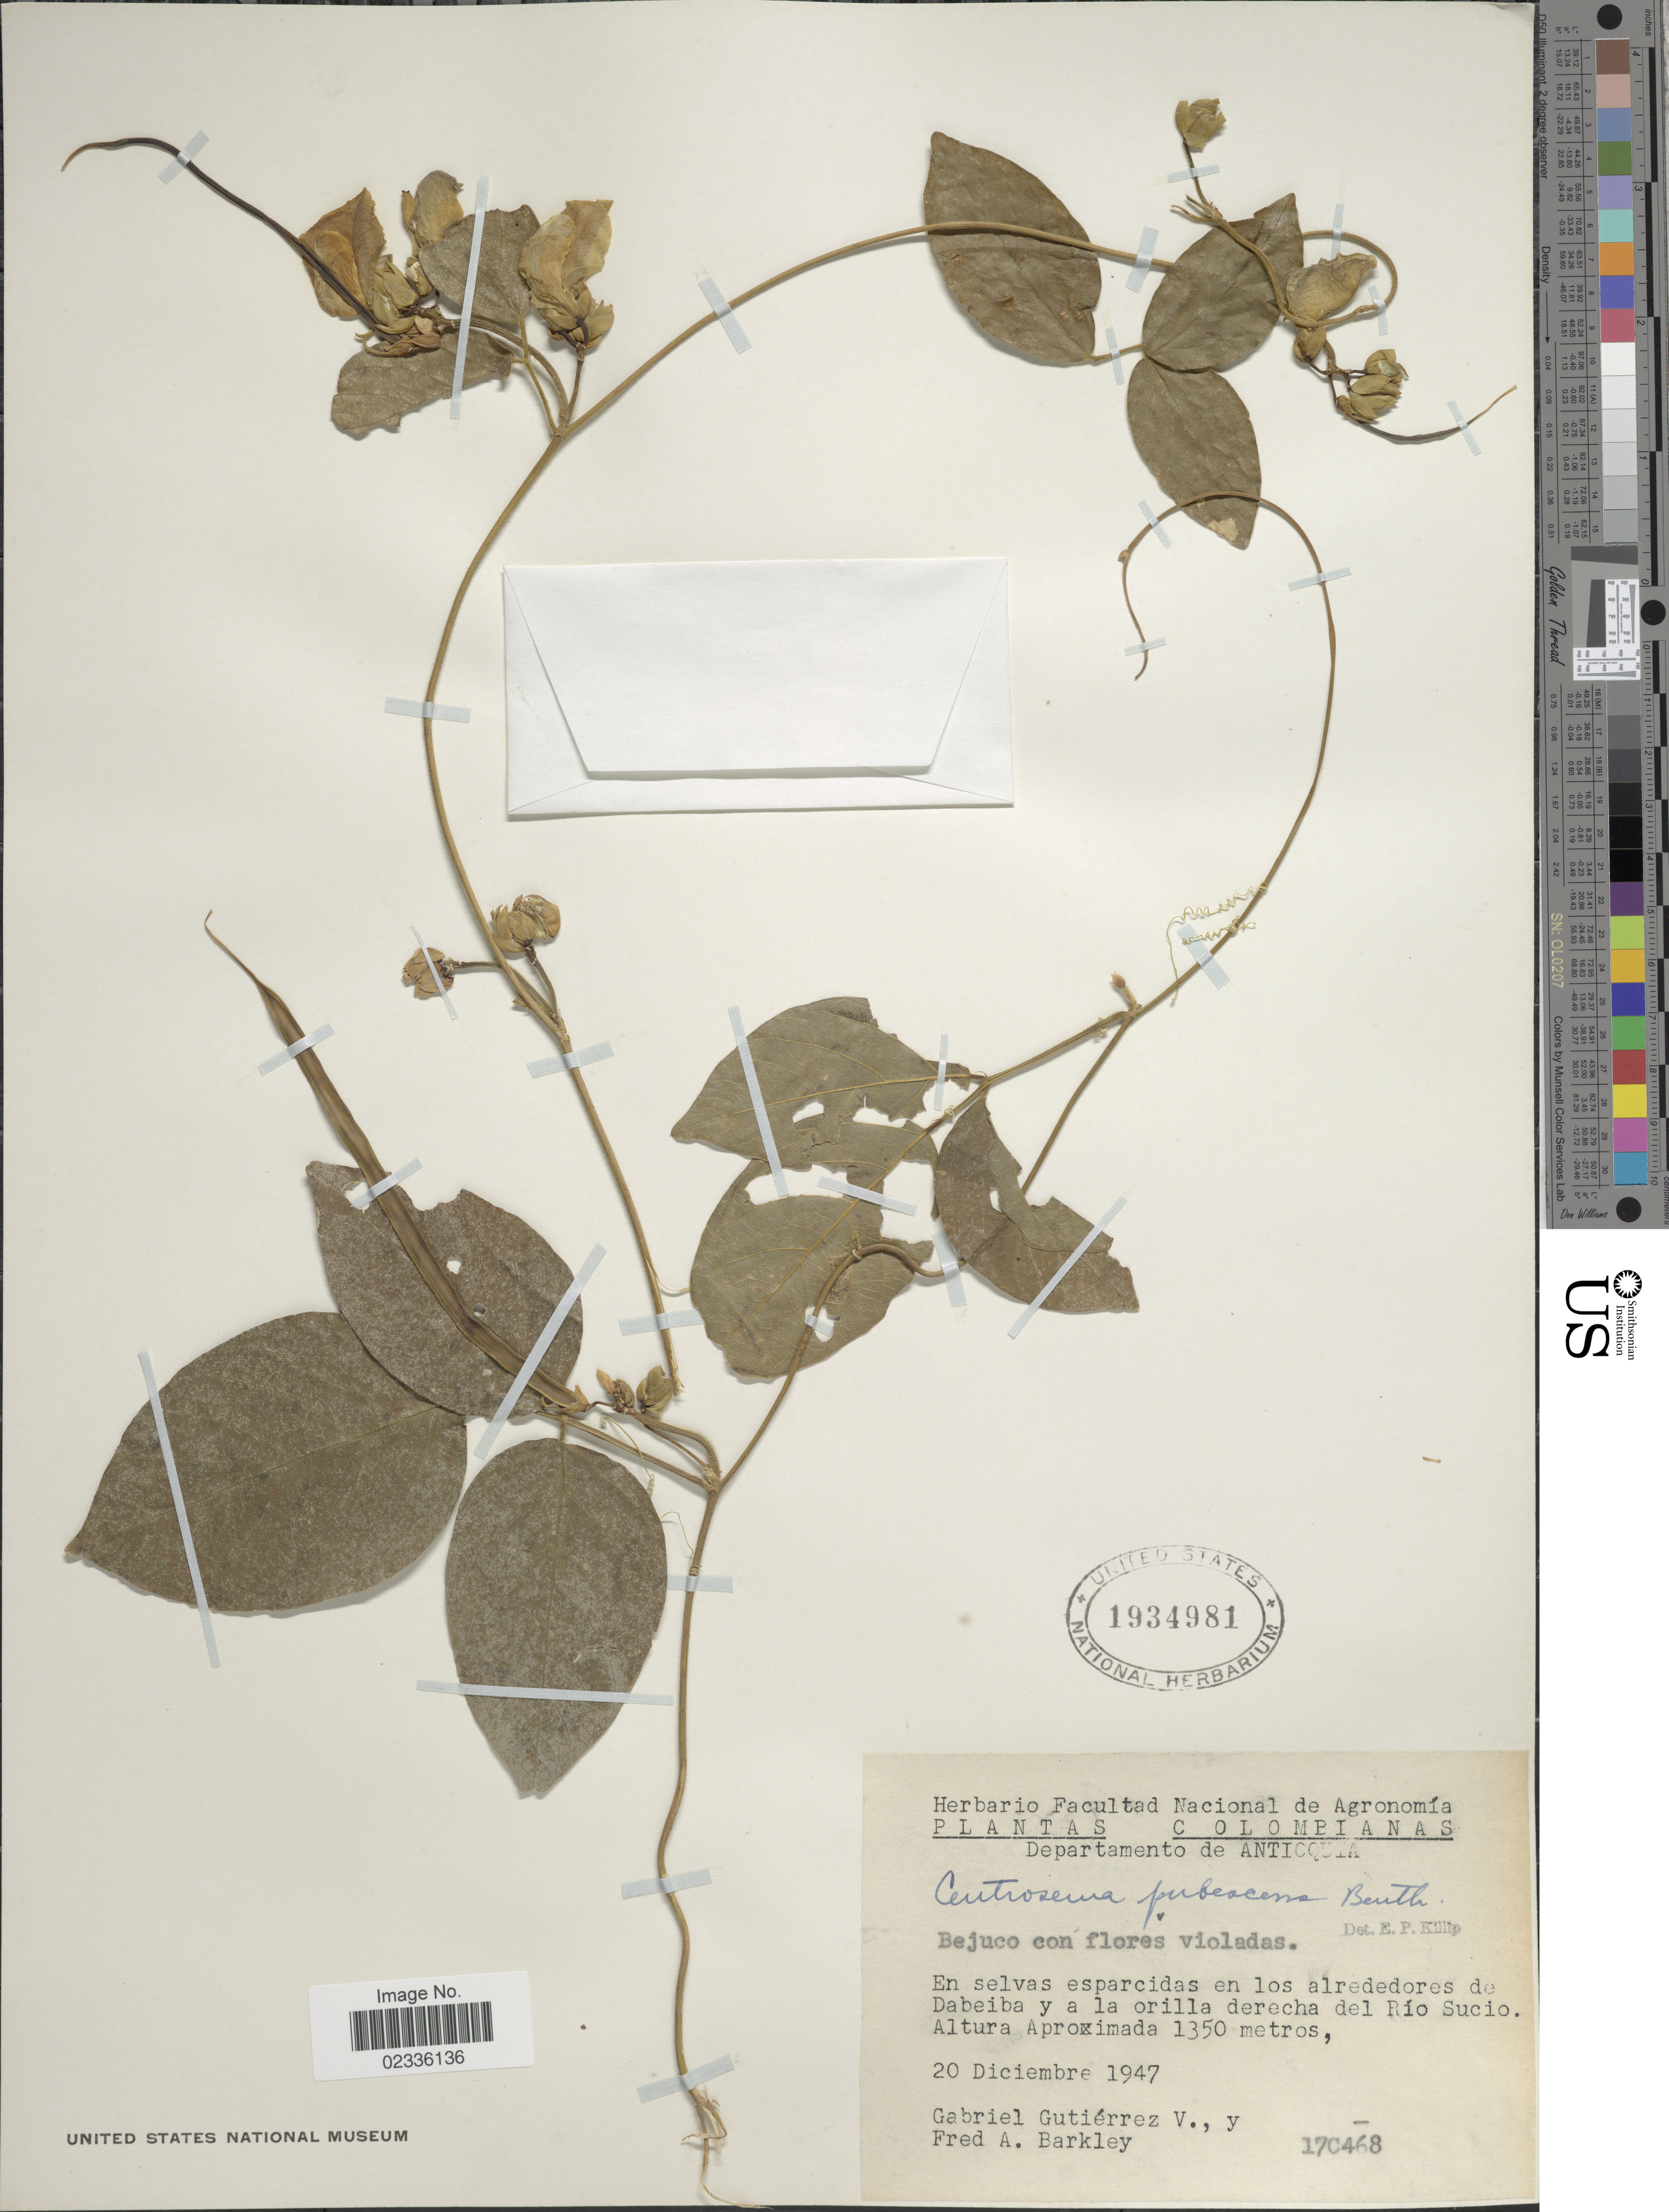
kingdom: Plantae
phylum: Tracheophyta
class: Magnoliopsida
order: Fabales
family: Fabaceae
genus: Centrosema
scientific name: Centrosema pubescens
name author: Benth.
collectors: G. Guttierez V. & F. A. Barkley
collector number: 17C468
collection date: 1947-12-20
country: Colombia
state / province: Antioquia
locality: Departamento de Antioquia. En selvas esparcidas en los alrededores de Dabeiba y a la orilla derecha del Rio Sucio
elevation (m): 1350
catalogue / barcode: US 1934981